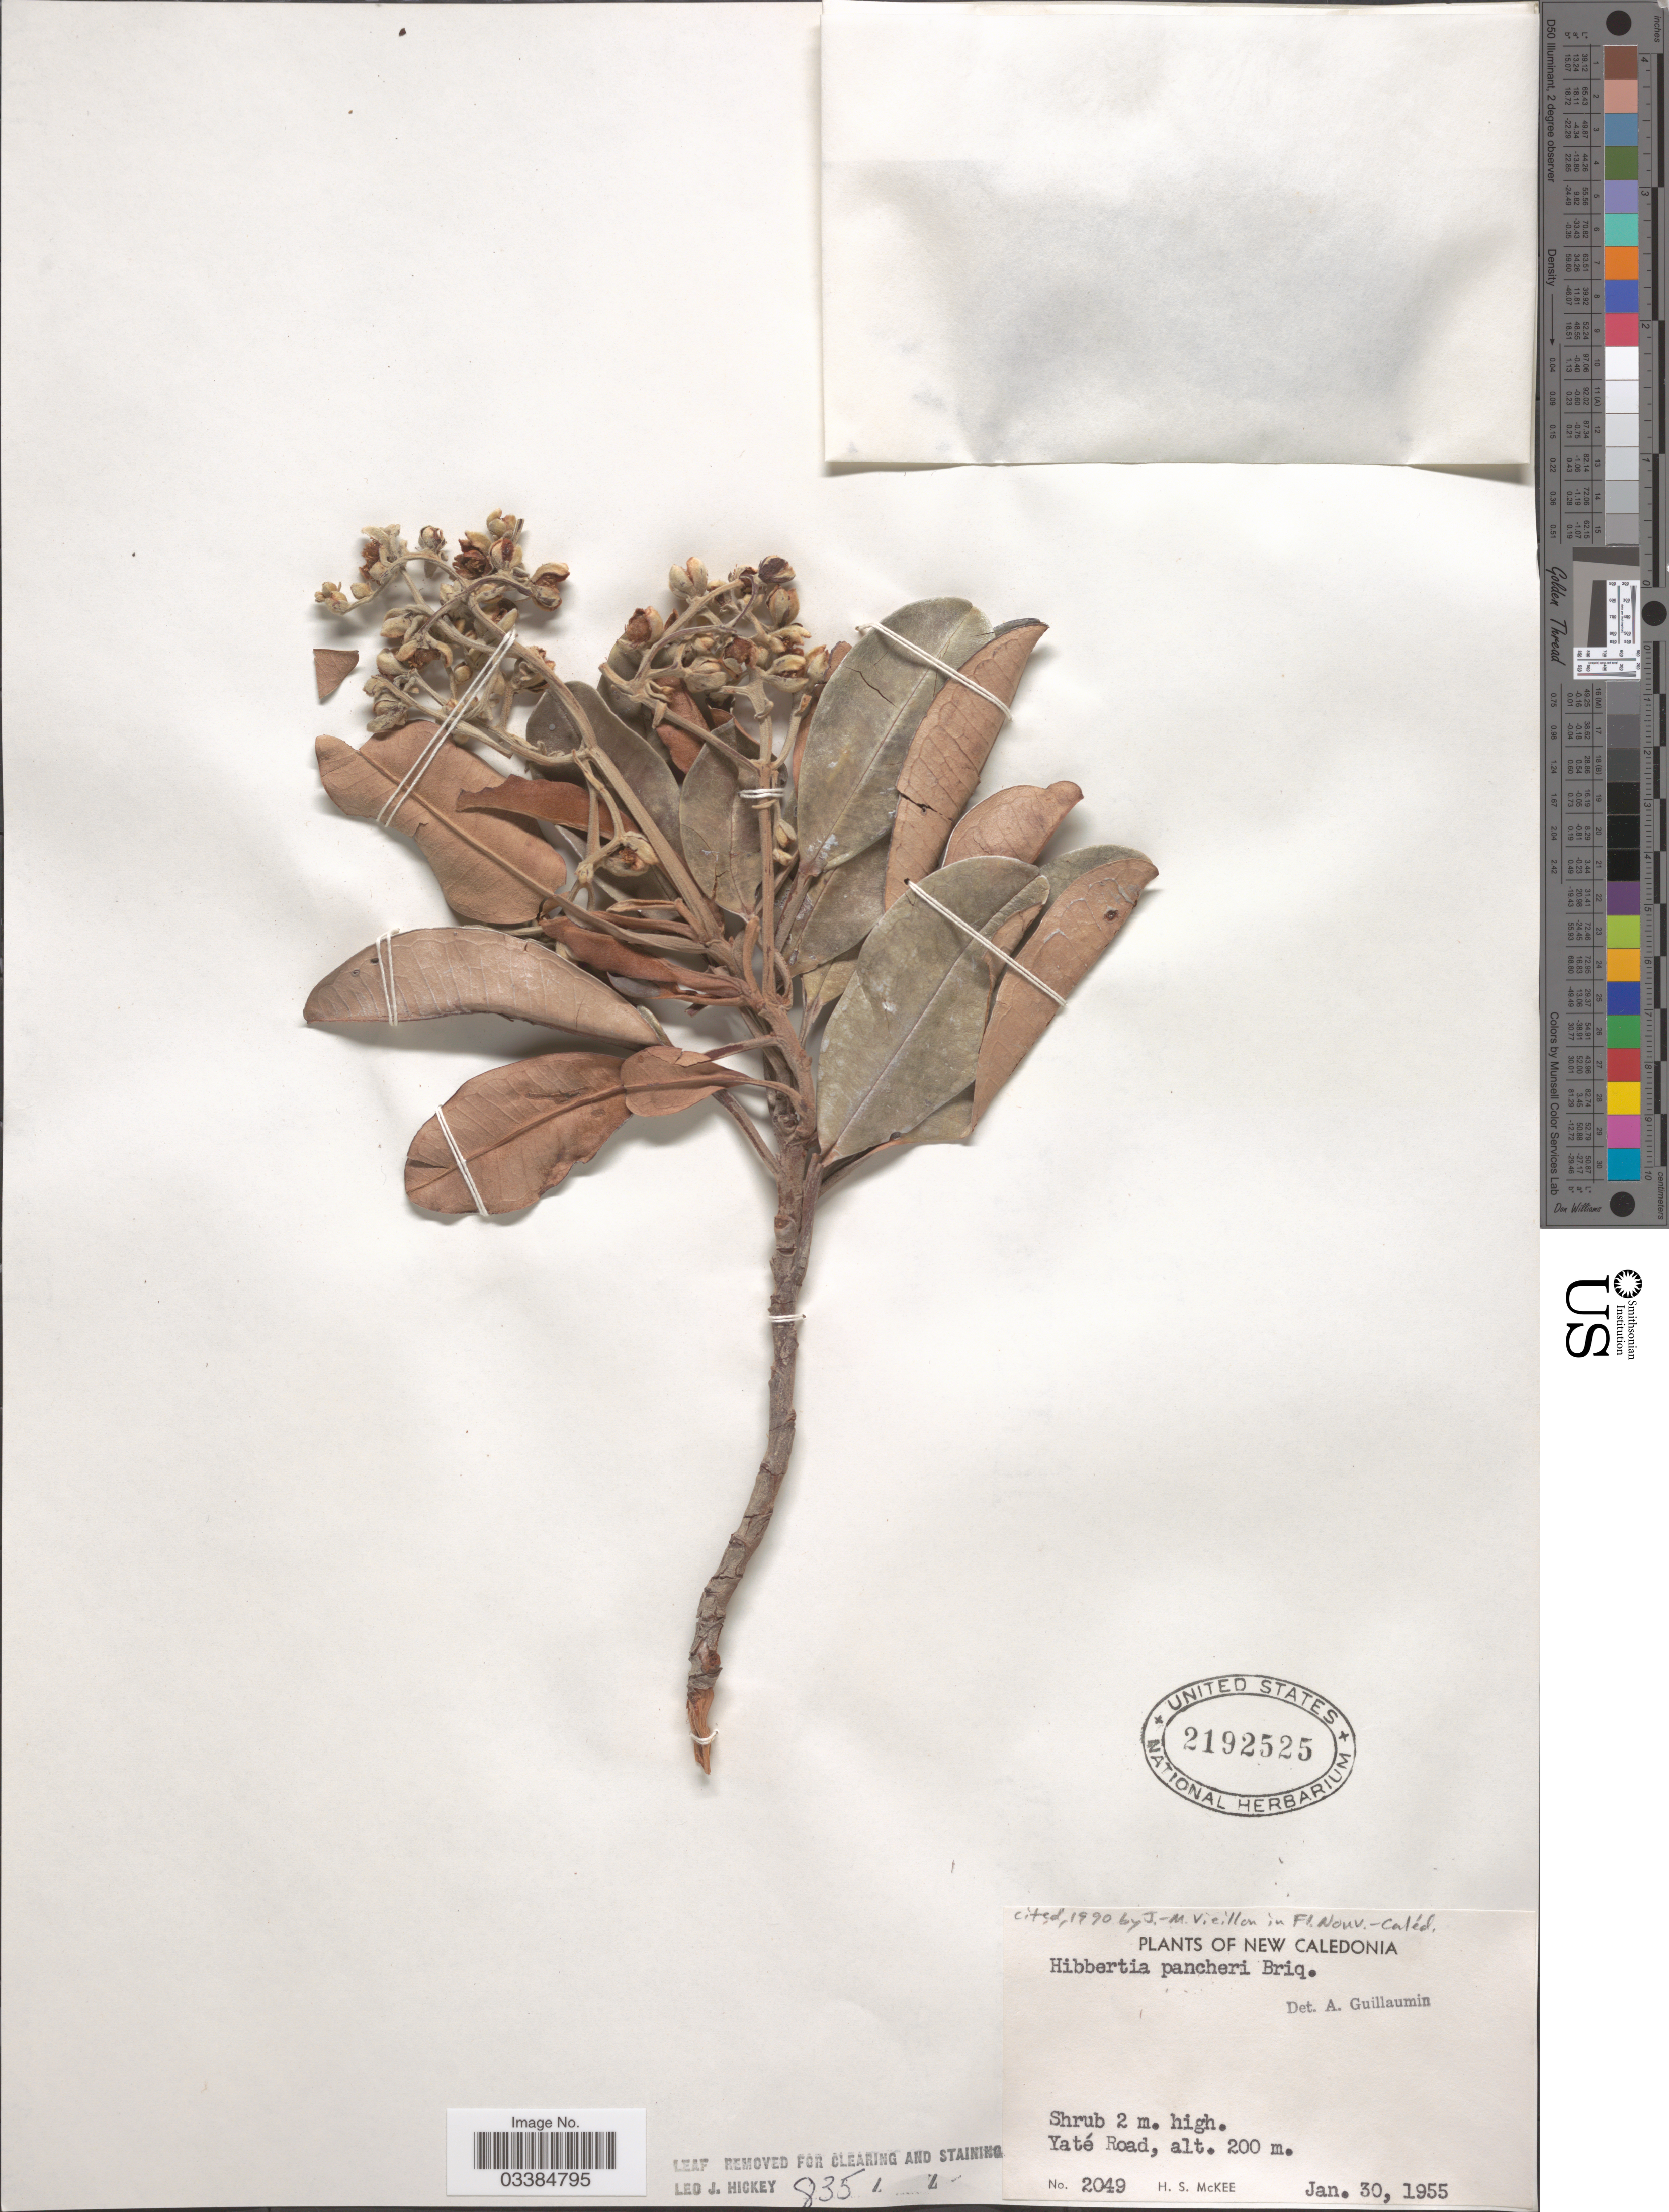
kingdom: Plantae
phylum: Tracheophyta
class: Magnoliopsida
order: Dilleniales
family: Dilleniaceae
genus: Hibbertia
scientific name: Hibbertia pancheri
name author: (Brongn. & Gris) Briq.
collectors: H. S. McKee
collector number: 2049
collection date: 1955-01-30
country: New Caledonia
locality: Yaté Road.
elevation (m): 200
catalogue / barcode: US 2192525